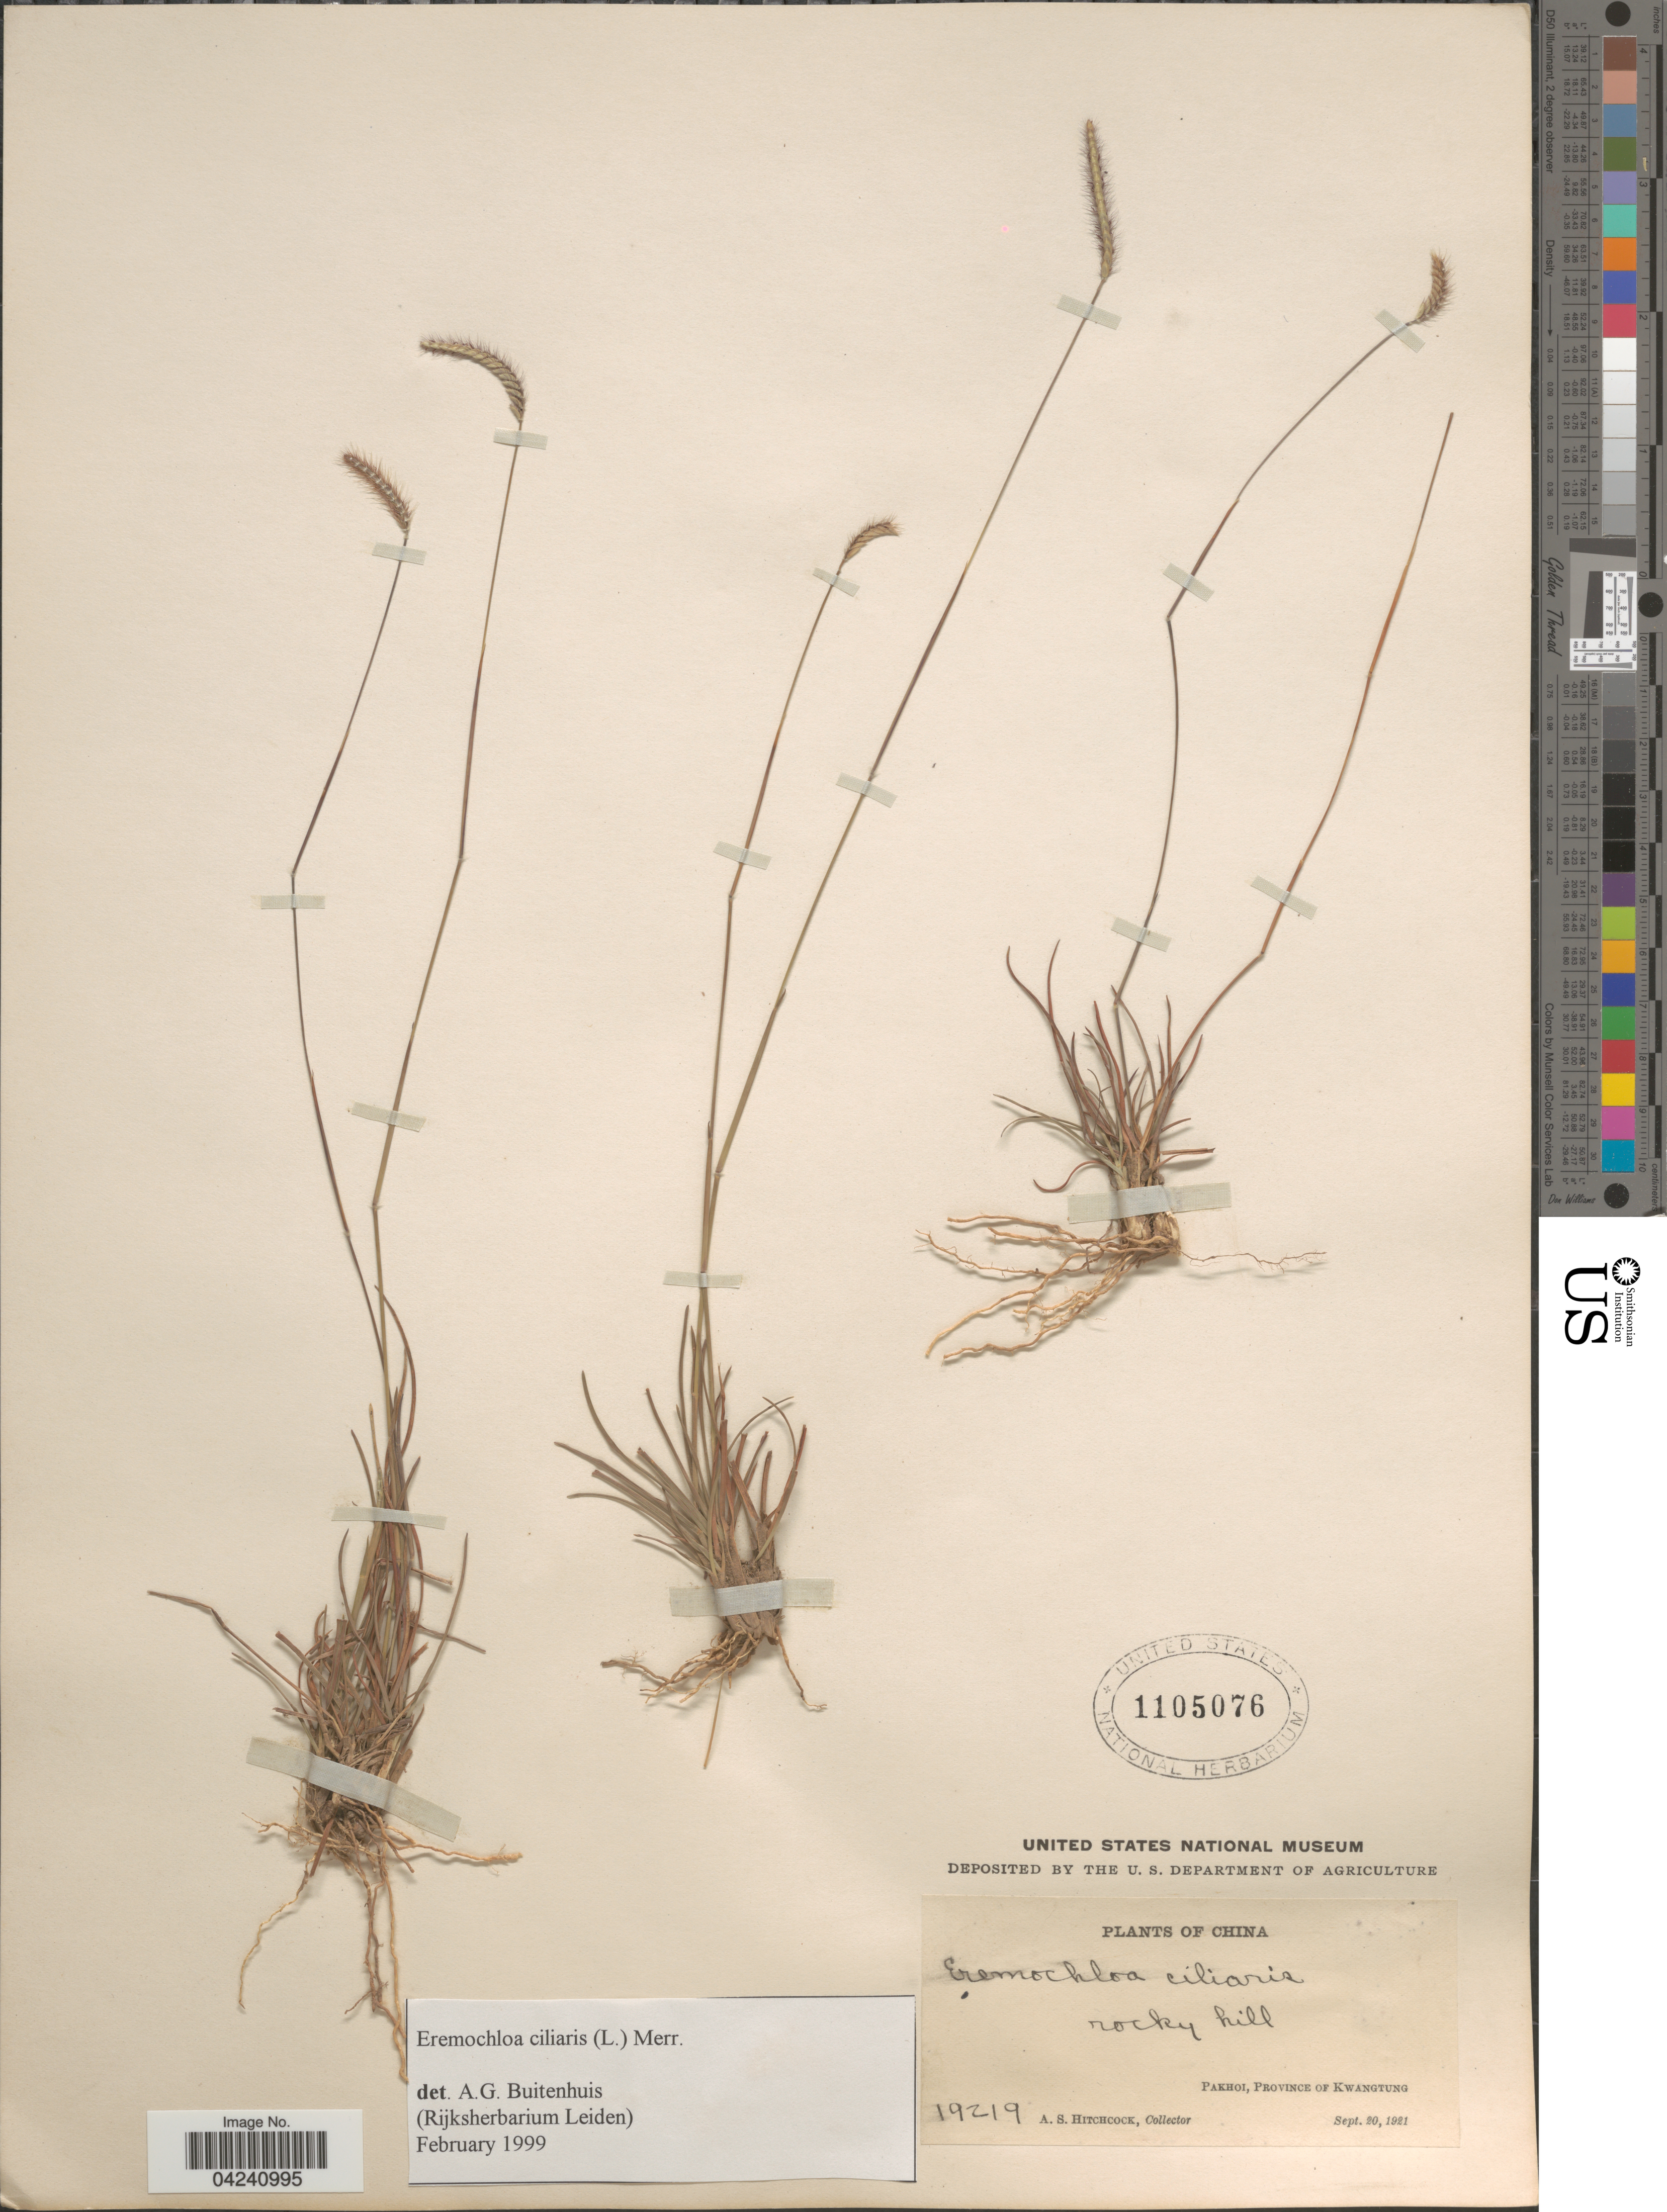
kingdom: Plantae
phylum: Tracheophyta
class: Liliopsida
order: Poales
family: Poaceae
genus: Eremochloa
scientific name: Eremochloa ciliaris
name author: (L.) Merr.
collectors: A. S. Hitchcock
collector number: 19219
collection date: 1921-09-20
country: China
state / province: Guangdong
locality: Pakhoi, Province of Kwangtung.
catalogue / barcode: US 1105076